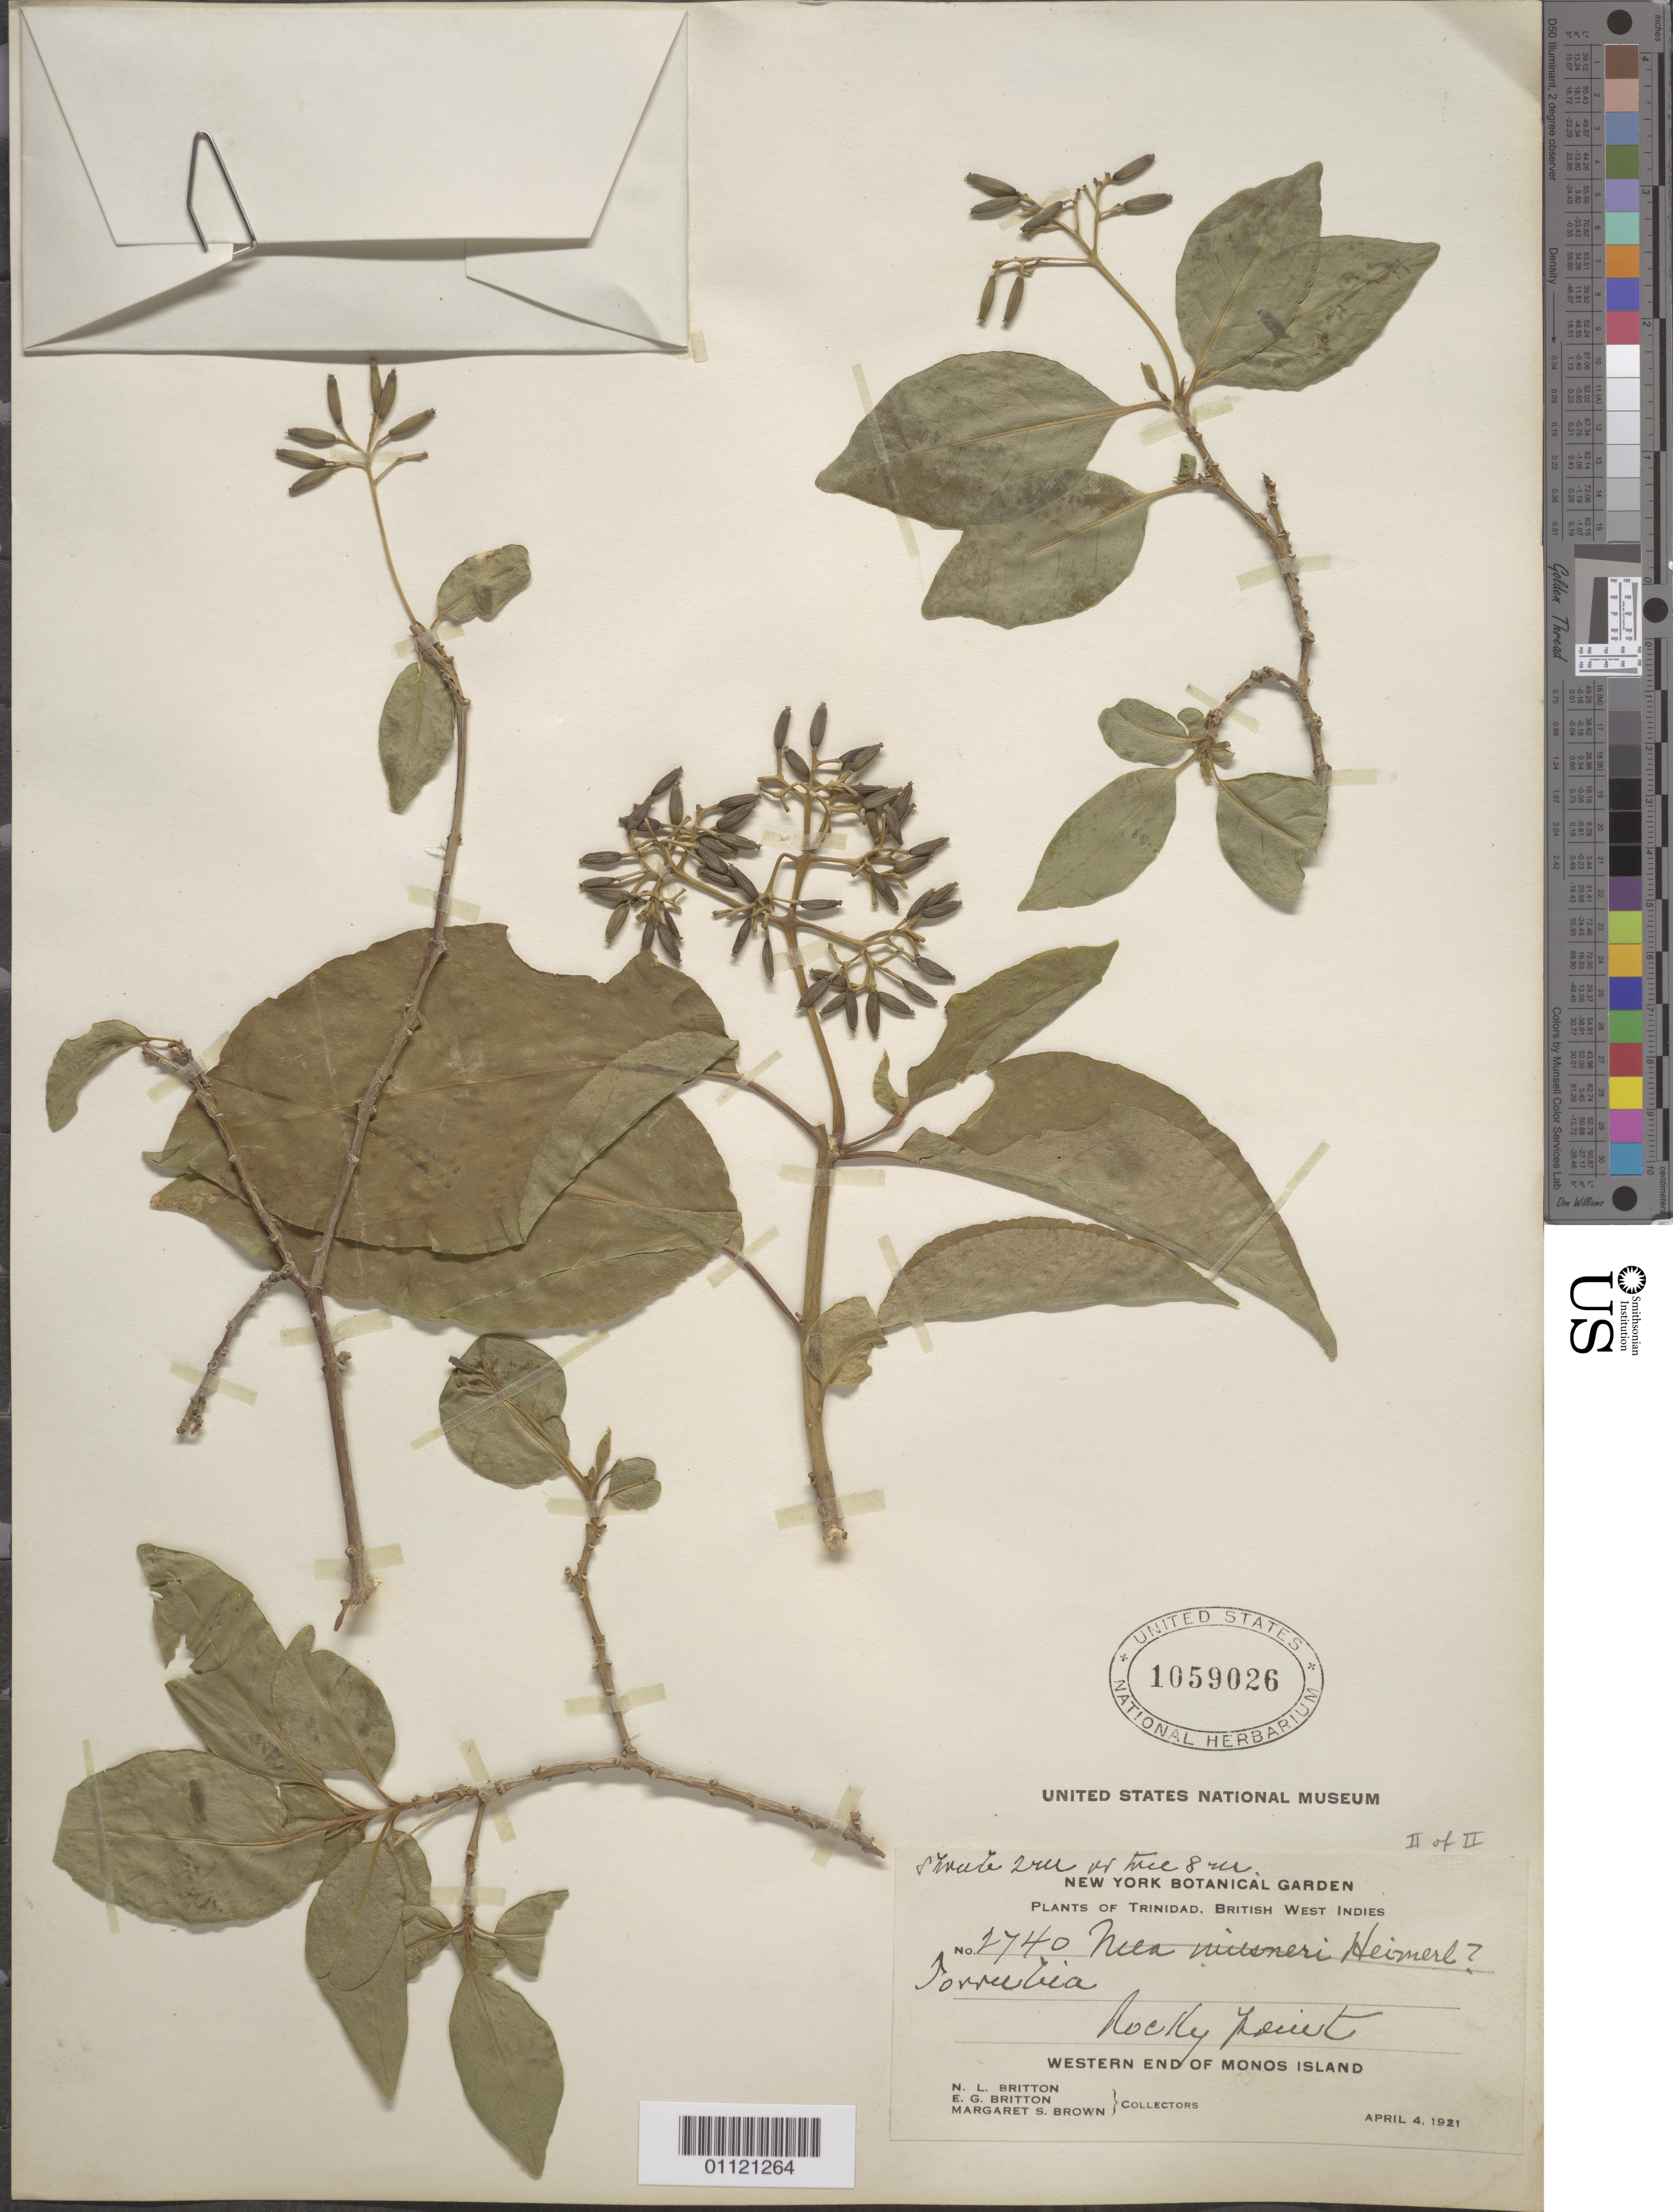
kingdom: Plantae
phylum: Tracheophyta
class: Magnoliopsida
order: Caryophyllales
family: Nyctaginaceae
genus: Guapira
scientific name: Guapira pacurero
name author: (Kunth) Little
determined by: Strong, Mark T., (BOT), Smithsonian Institution - National Museum of Natural History (UNITED STATES)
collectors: N. Britton, E. G. Britton & M. S. Brown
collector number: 2740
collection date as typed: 04 Apr 1921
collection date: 1921-04-04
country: Trinidad and Tobago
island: Monos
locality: W end of Monos Island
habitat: rocky point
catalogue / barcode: US 1059026